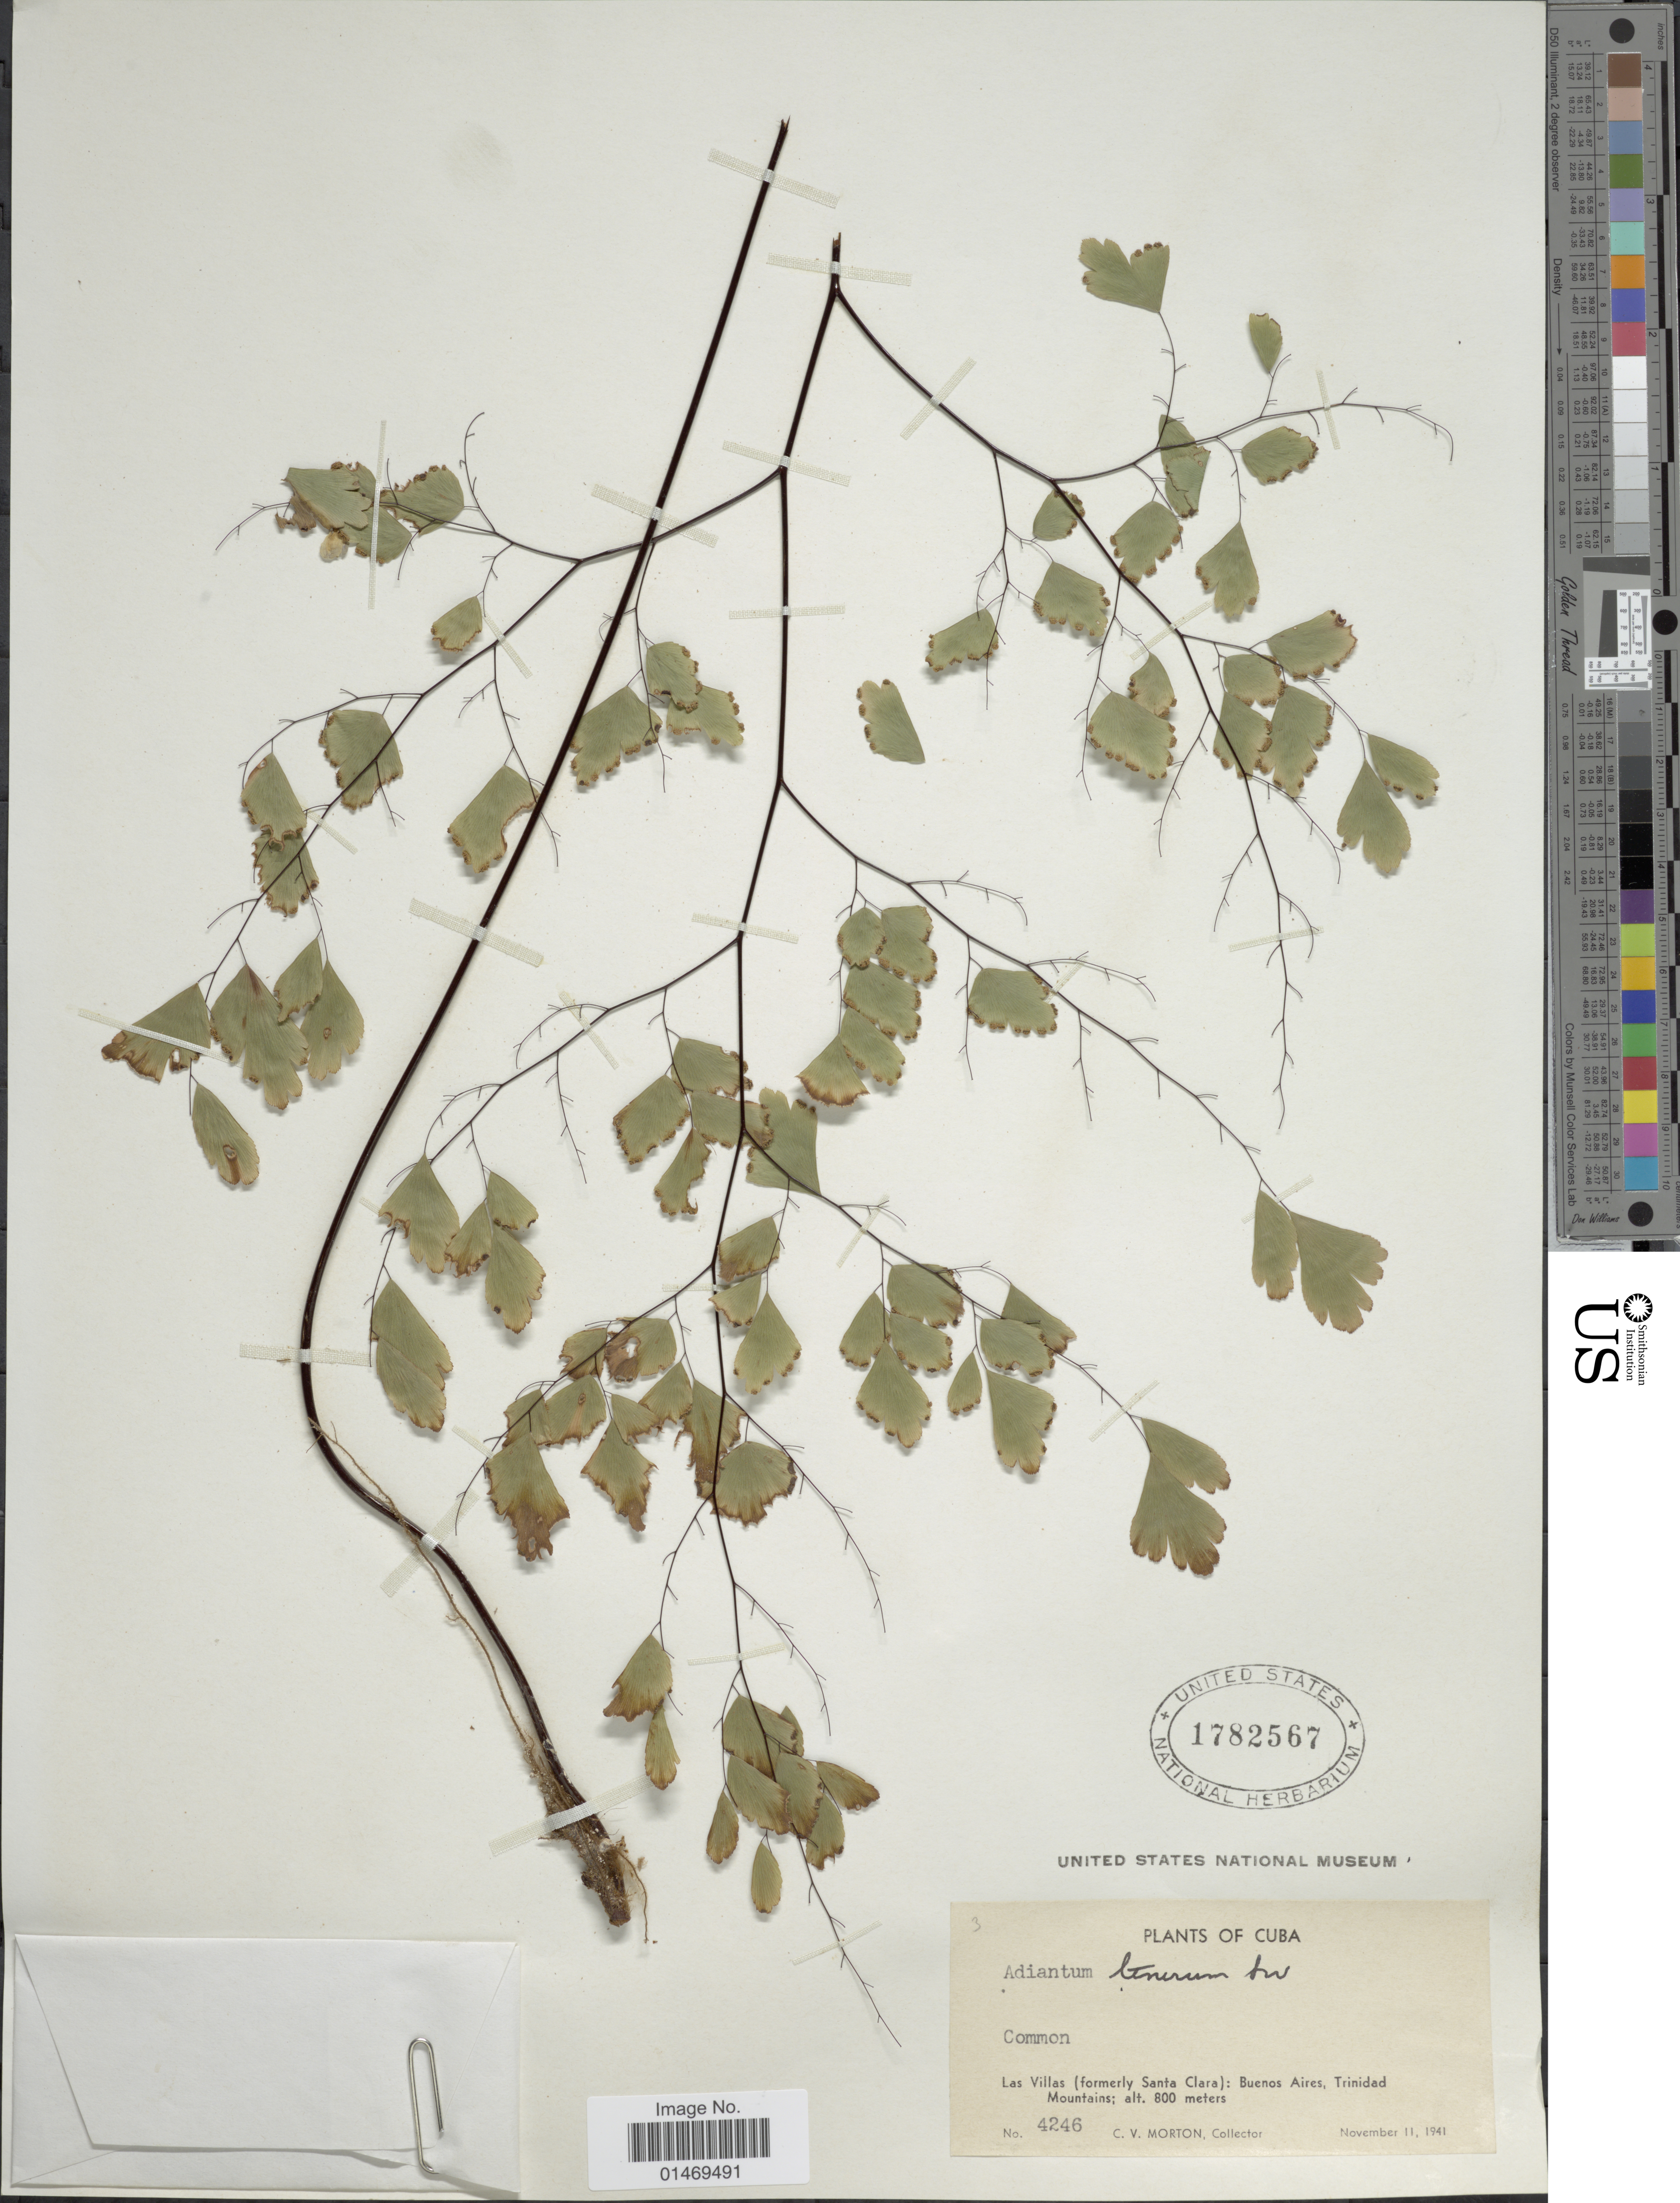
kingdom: Plantae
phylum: Tracheophyta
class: Polypodiopsida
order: Polypodiales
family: Pteridaceae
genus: Adiantum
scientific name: Adiantum tenerum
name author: Sw.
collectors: C. V. Morton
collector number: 4246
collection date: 1941-11-11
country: Cuba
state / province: Las Villas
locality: (Formerly Santa Clara): Buenos Aires, Trinidad Mountains;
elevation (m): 800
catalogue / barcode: US 1782567